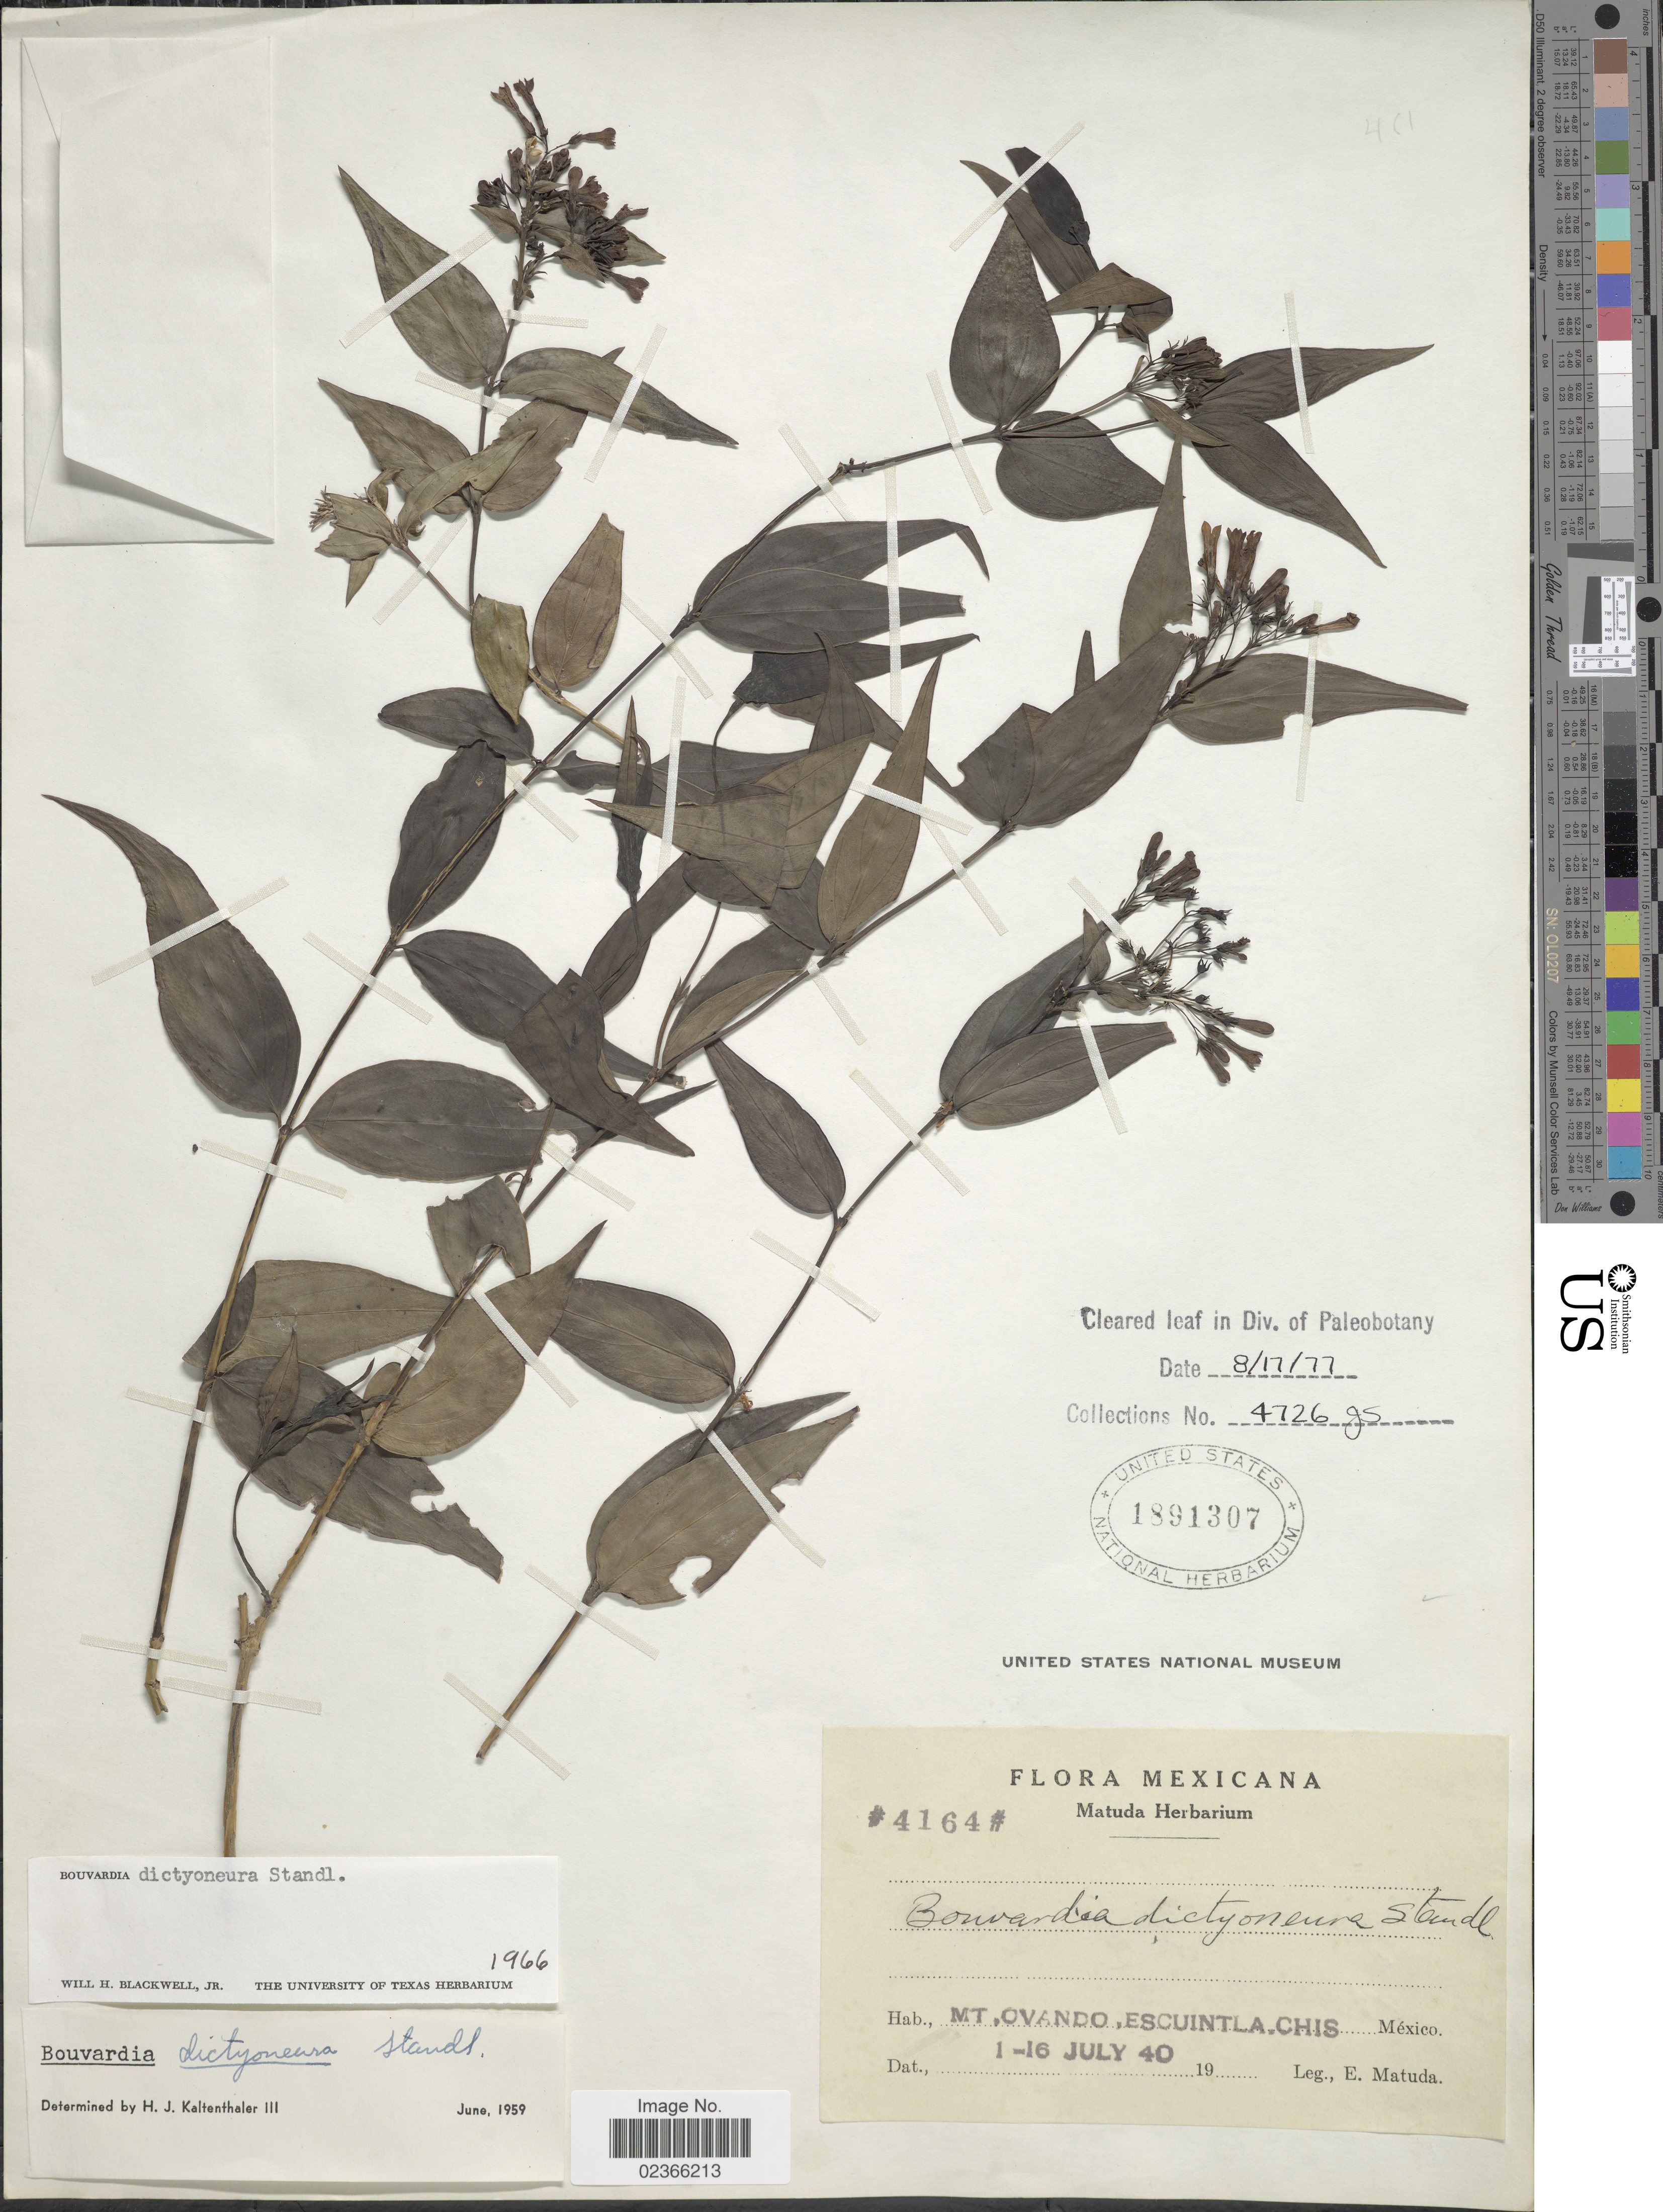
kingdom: Plantae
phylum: Tracheophyta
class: Magnoliopsida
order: Gentianales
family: Rubiaceae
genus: Bouvardia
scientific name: Bouvardia dictyoneura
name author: Standl.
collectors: E. Matuda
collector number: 4164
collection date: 1940-07-01/1940-07-16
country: Mexico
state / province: Chiapas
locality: Mt. Ovando, Escuintla, Chis.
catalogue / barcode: US 1891307